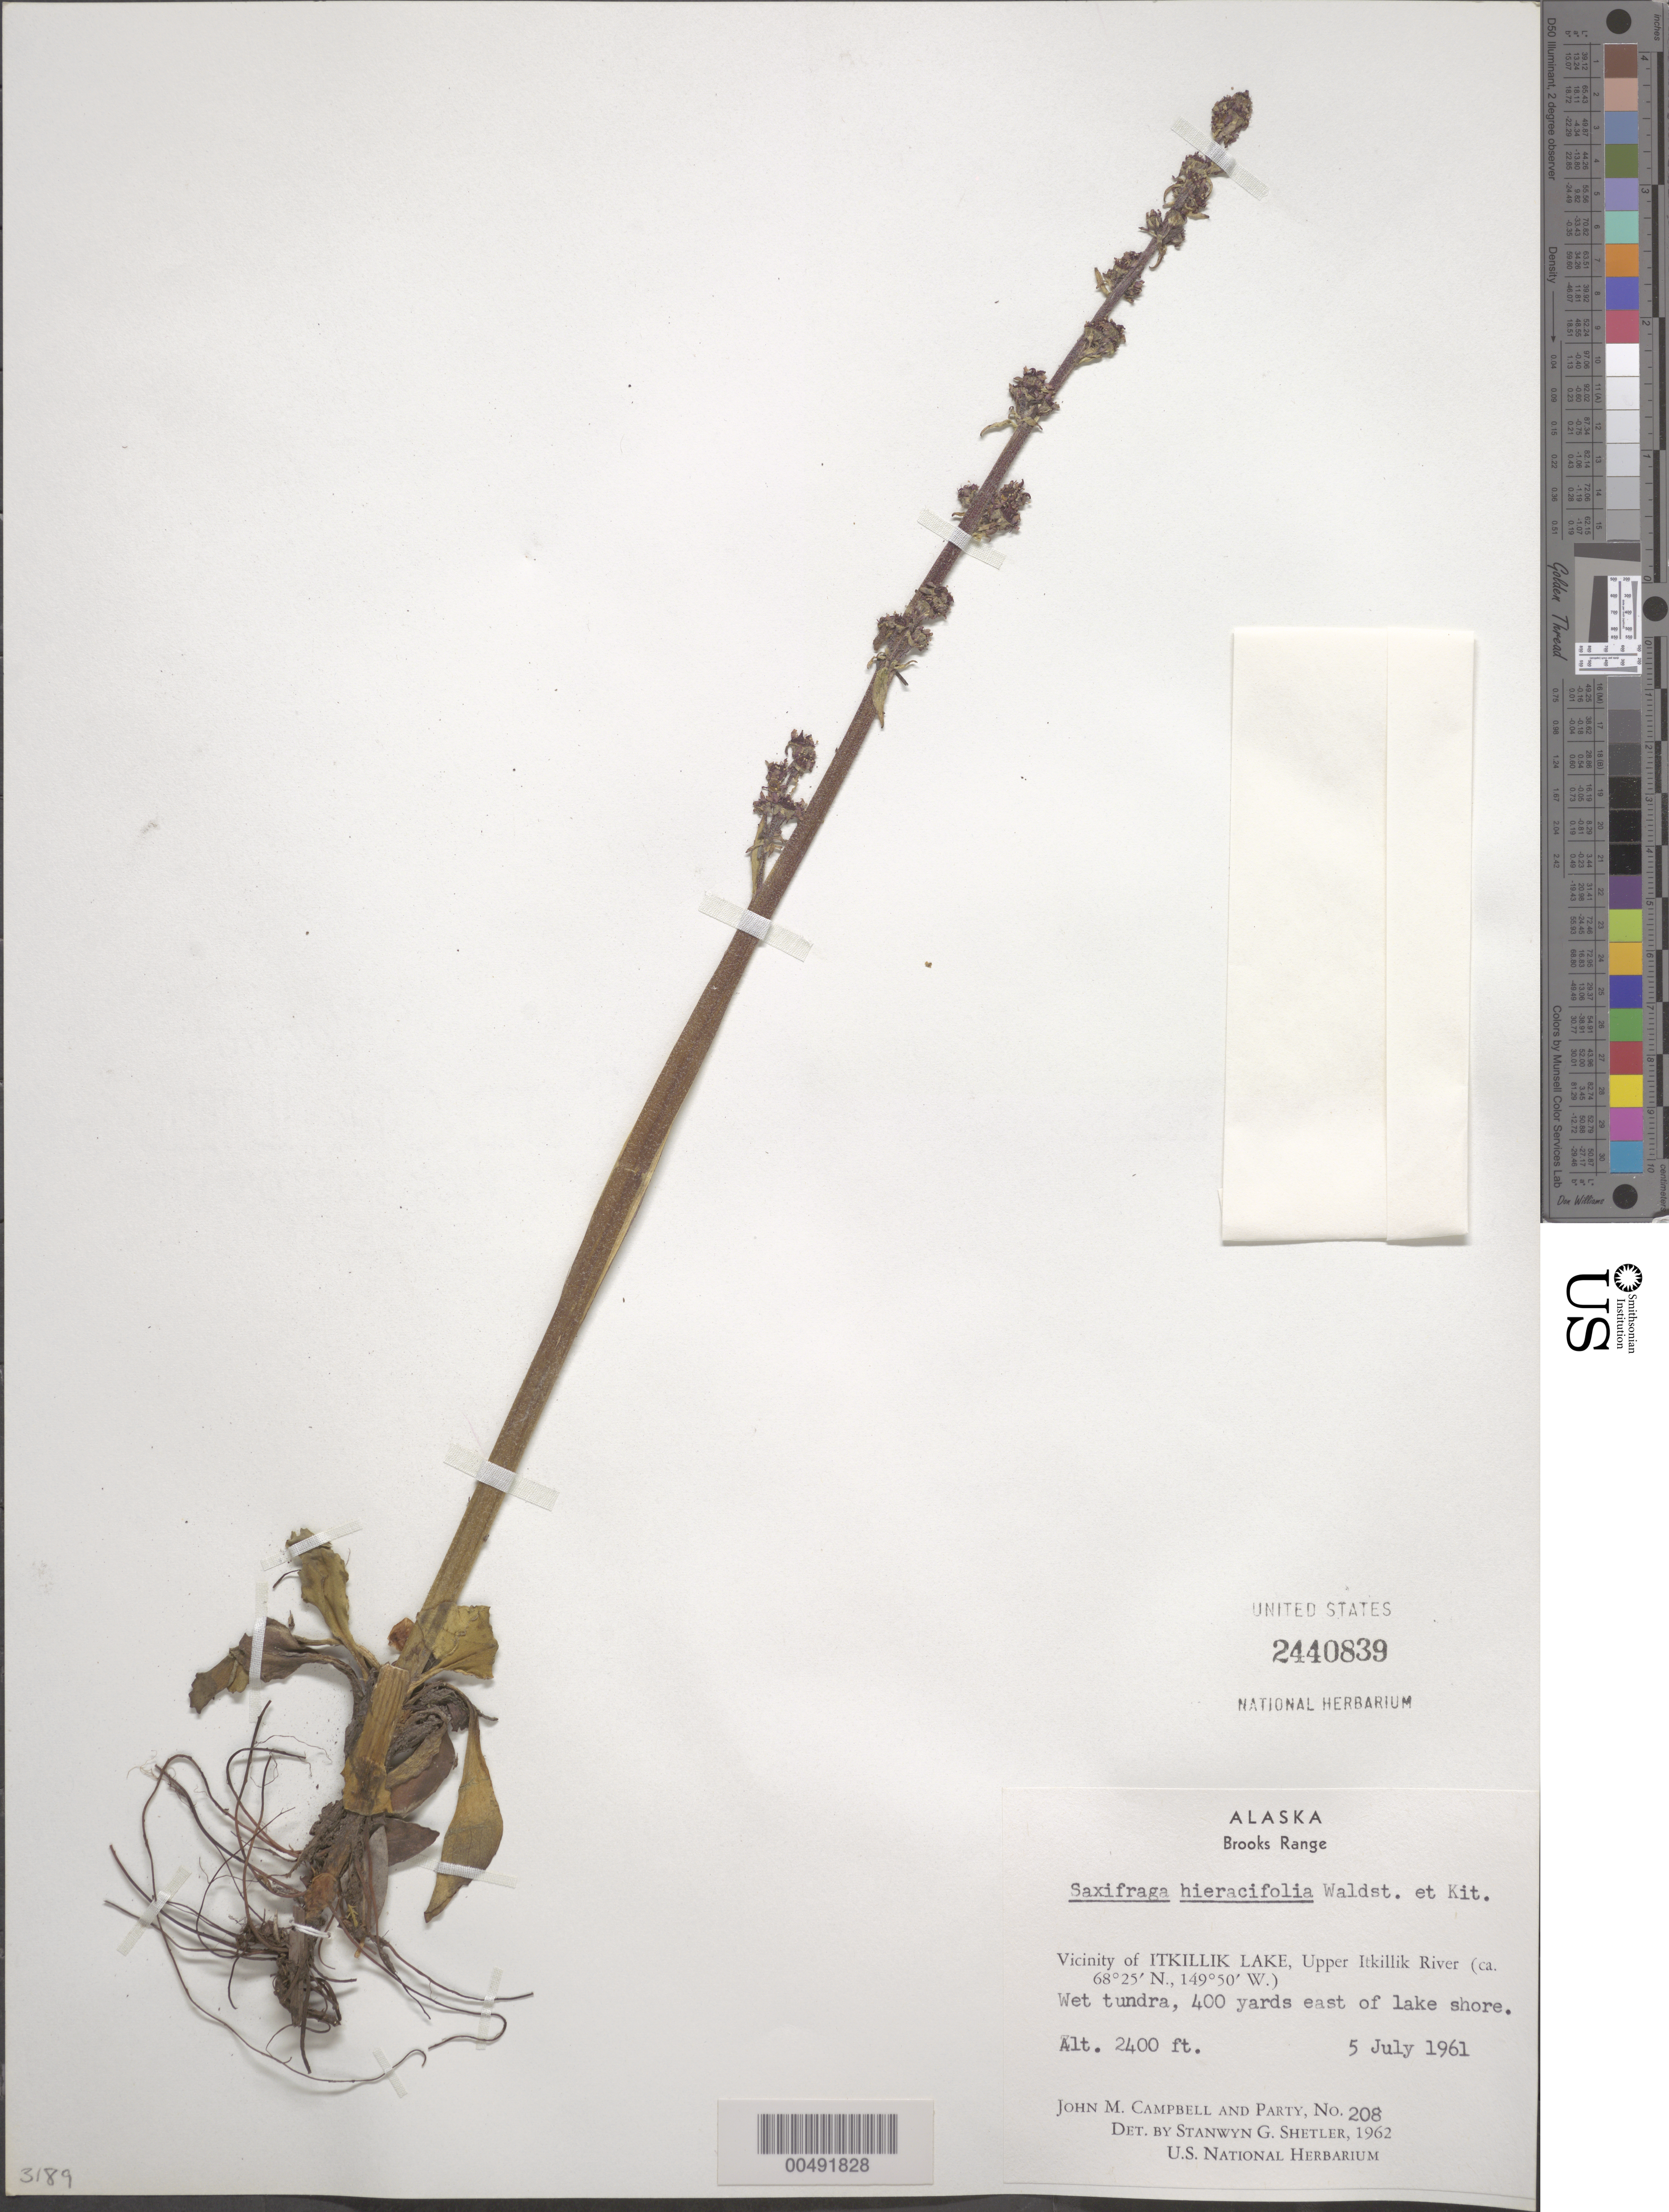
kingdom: Plantae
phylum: Tracheophyta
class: Magnoliopsida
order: Saxifragales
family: Saxifragaceae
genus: Micranthes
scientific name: Micranthes hieraciifolia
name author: (Waldst. & Kit. ex Willd.) Haw.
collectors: J. M. Campbell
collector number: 208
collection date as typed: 05 Jul 1961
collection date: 1961-07-05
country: United States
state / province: Alaska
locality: Brooks Range, vicinity of Itkillik Lake, Upper Itkillik River, 400 yds. east of lake shore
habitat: wet tundra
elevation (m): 732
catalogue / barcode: US 2440839